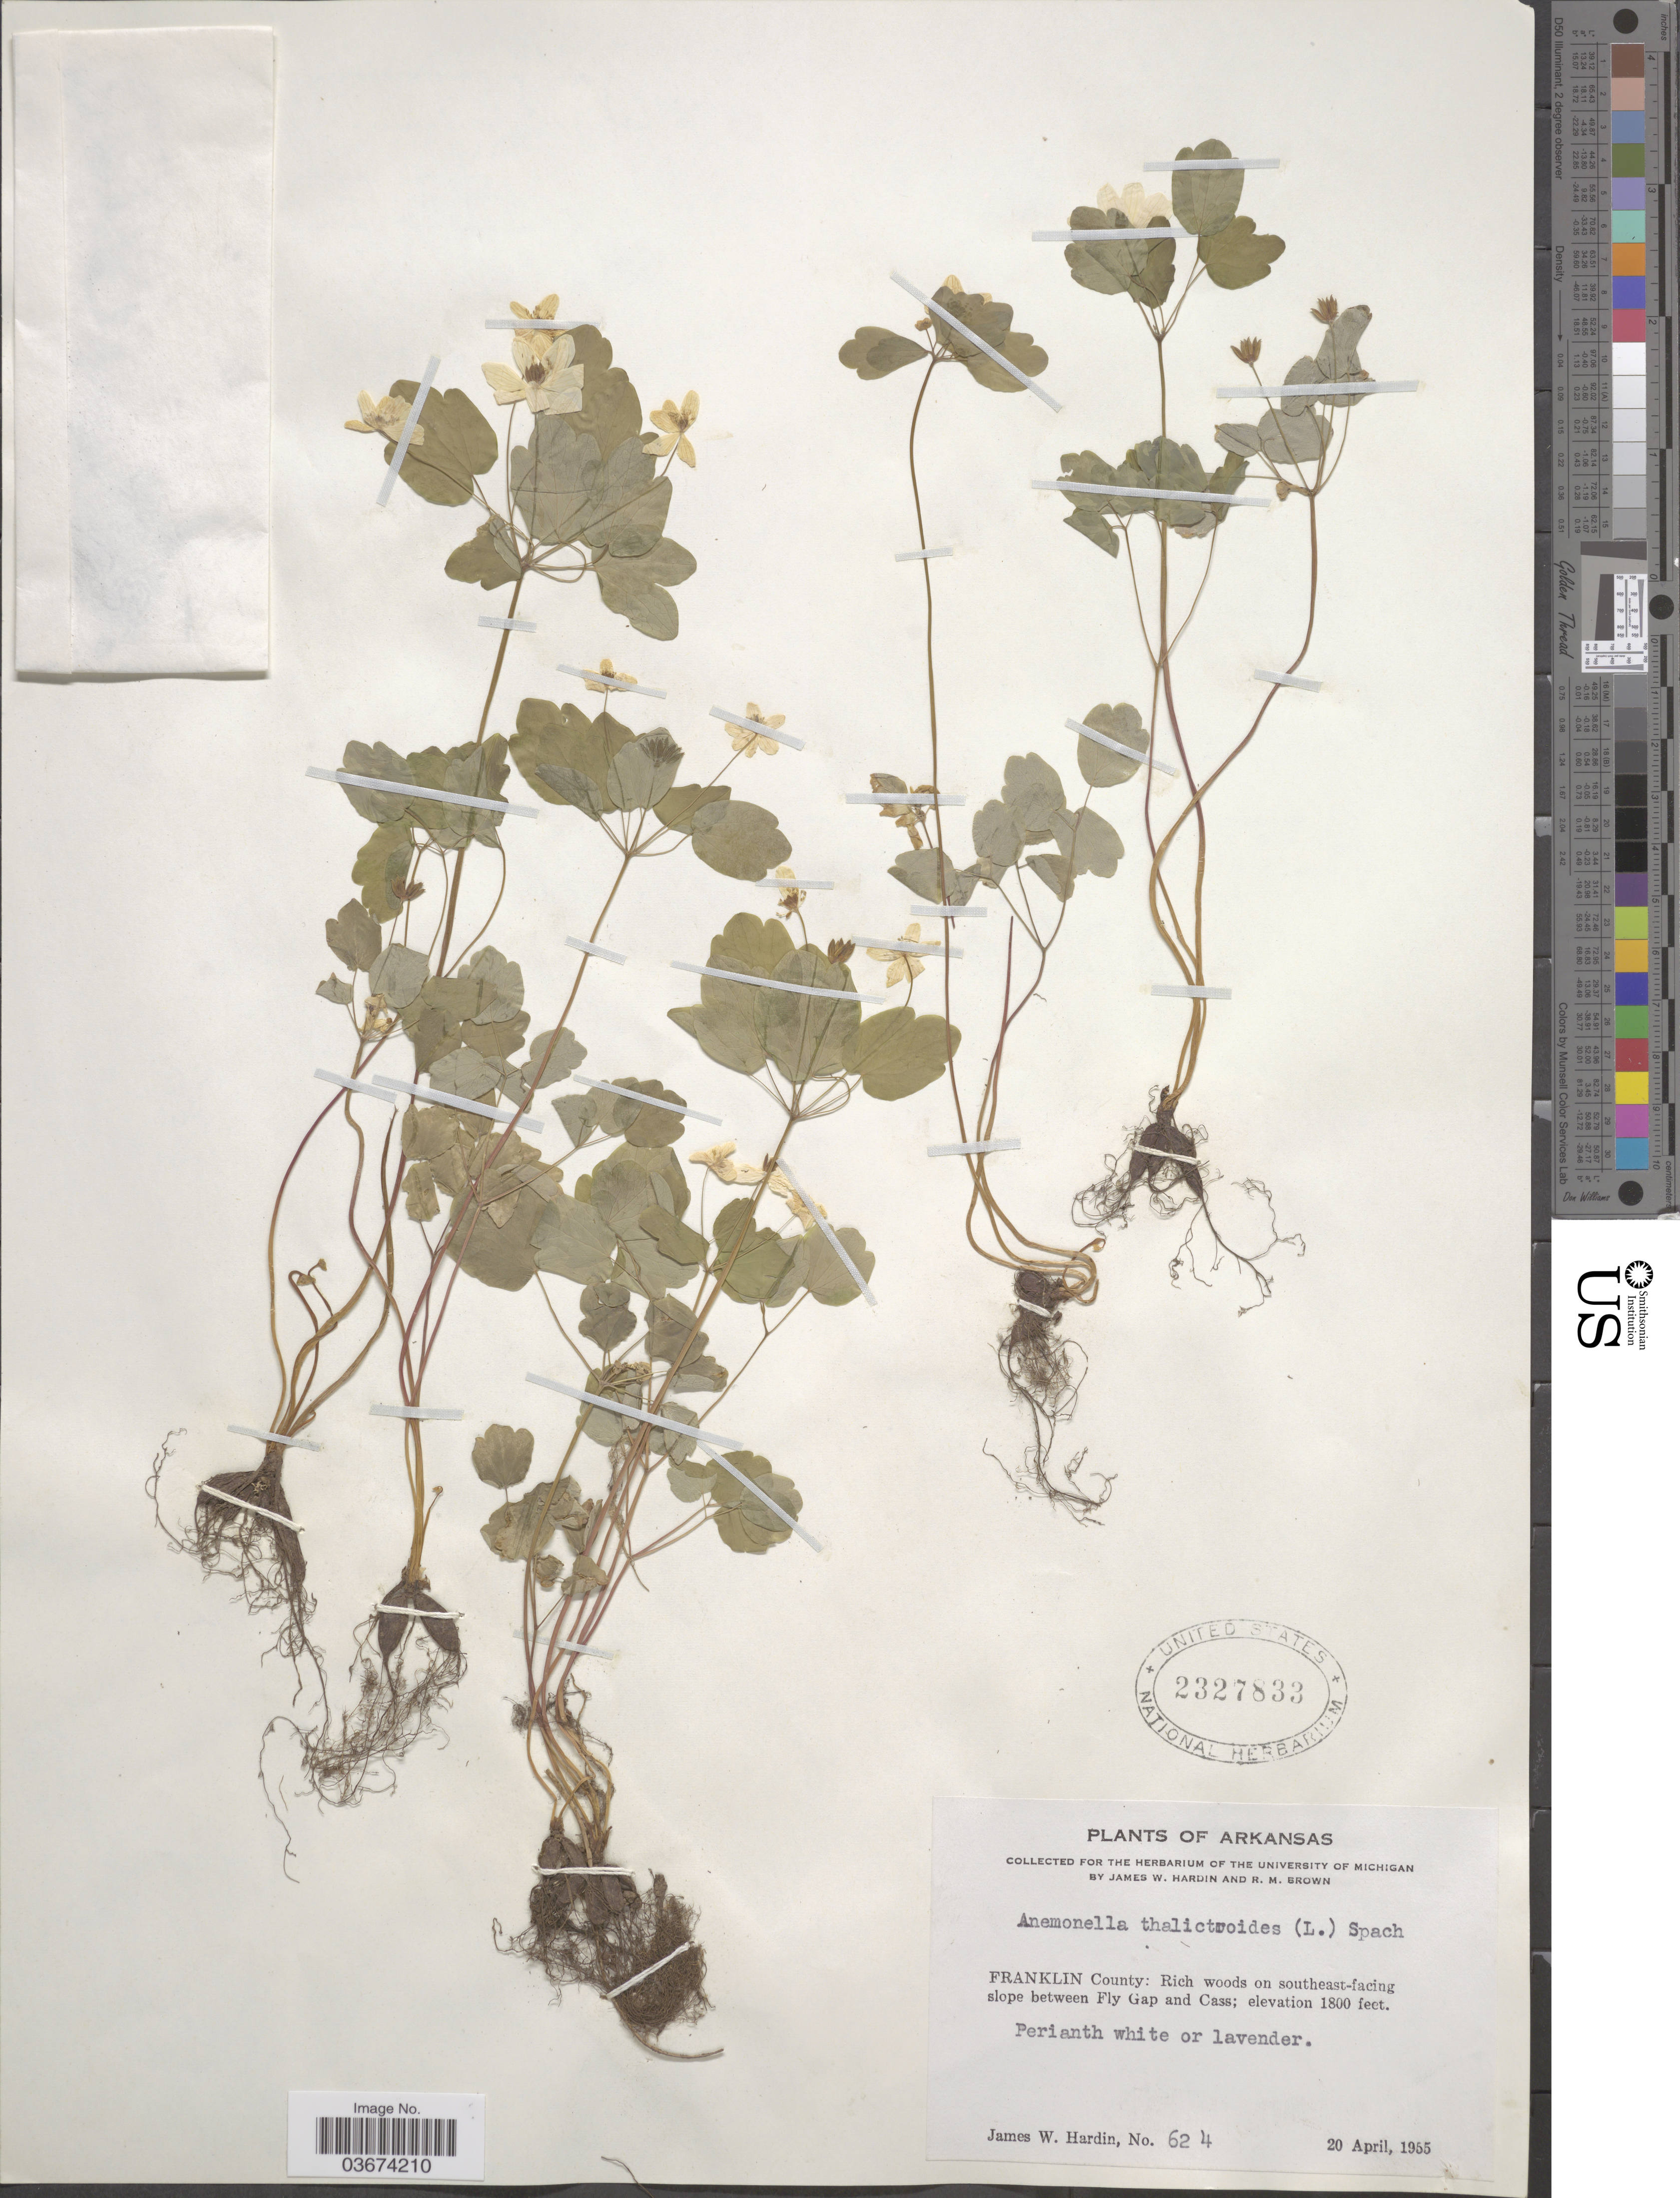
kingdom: Plantae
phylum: Tracheophyta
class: Magnoliopsida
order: Ranunculales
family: Ranunculaceae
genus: Thalictrum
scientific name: Thalictrum thalictroides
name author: (L.) A.J. Eames & B. Boivin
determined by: Strong, M. T., (US), Smithsonian Institution - National Museum of Natural History (UNITED STATES)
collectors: J. W. Hardin & R. Brown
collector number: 624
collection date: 1955-04-20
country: United States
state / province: Arkansas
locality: Franklin County: Rich woods on southeast-facing slope between Fly Gap and Cass.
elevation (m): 549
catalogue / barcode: US 2327833